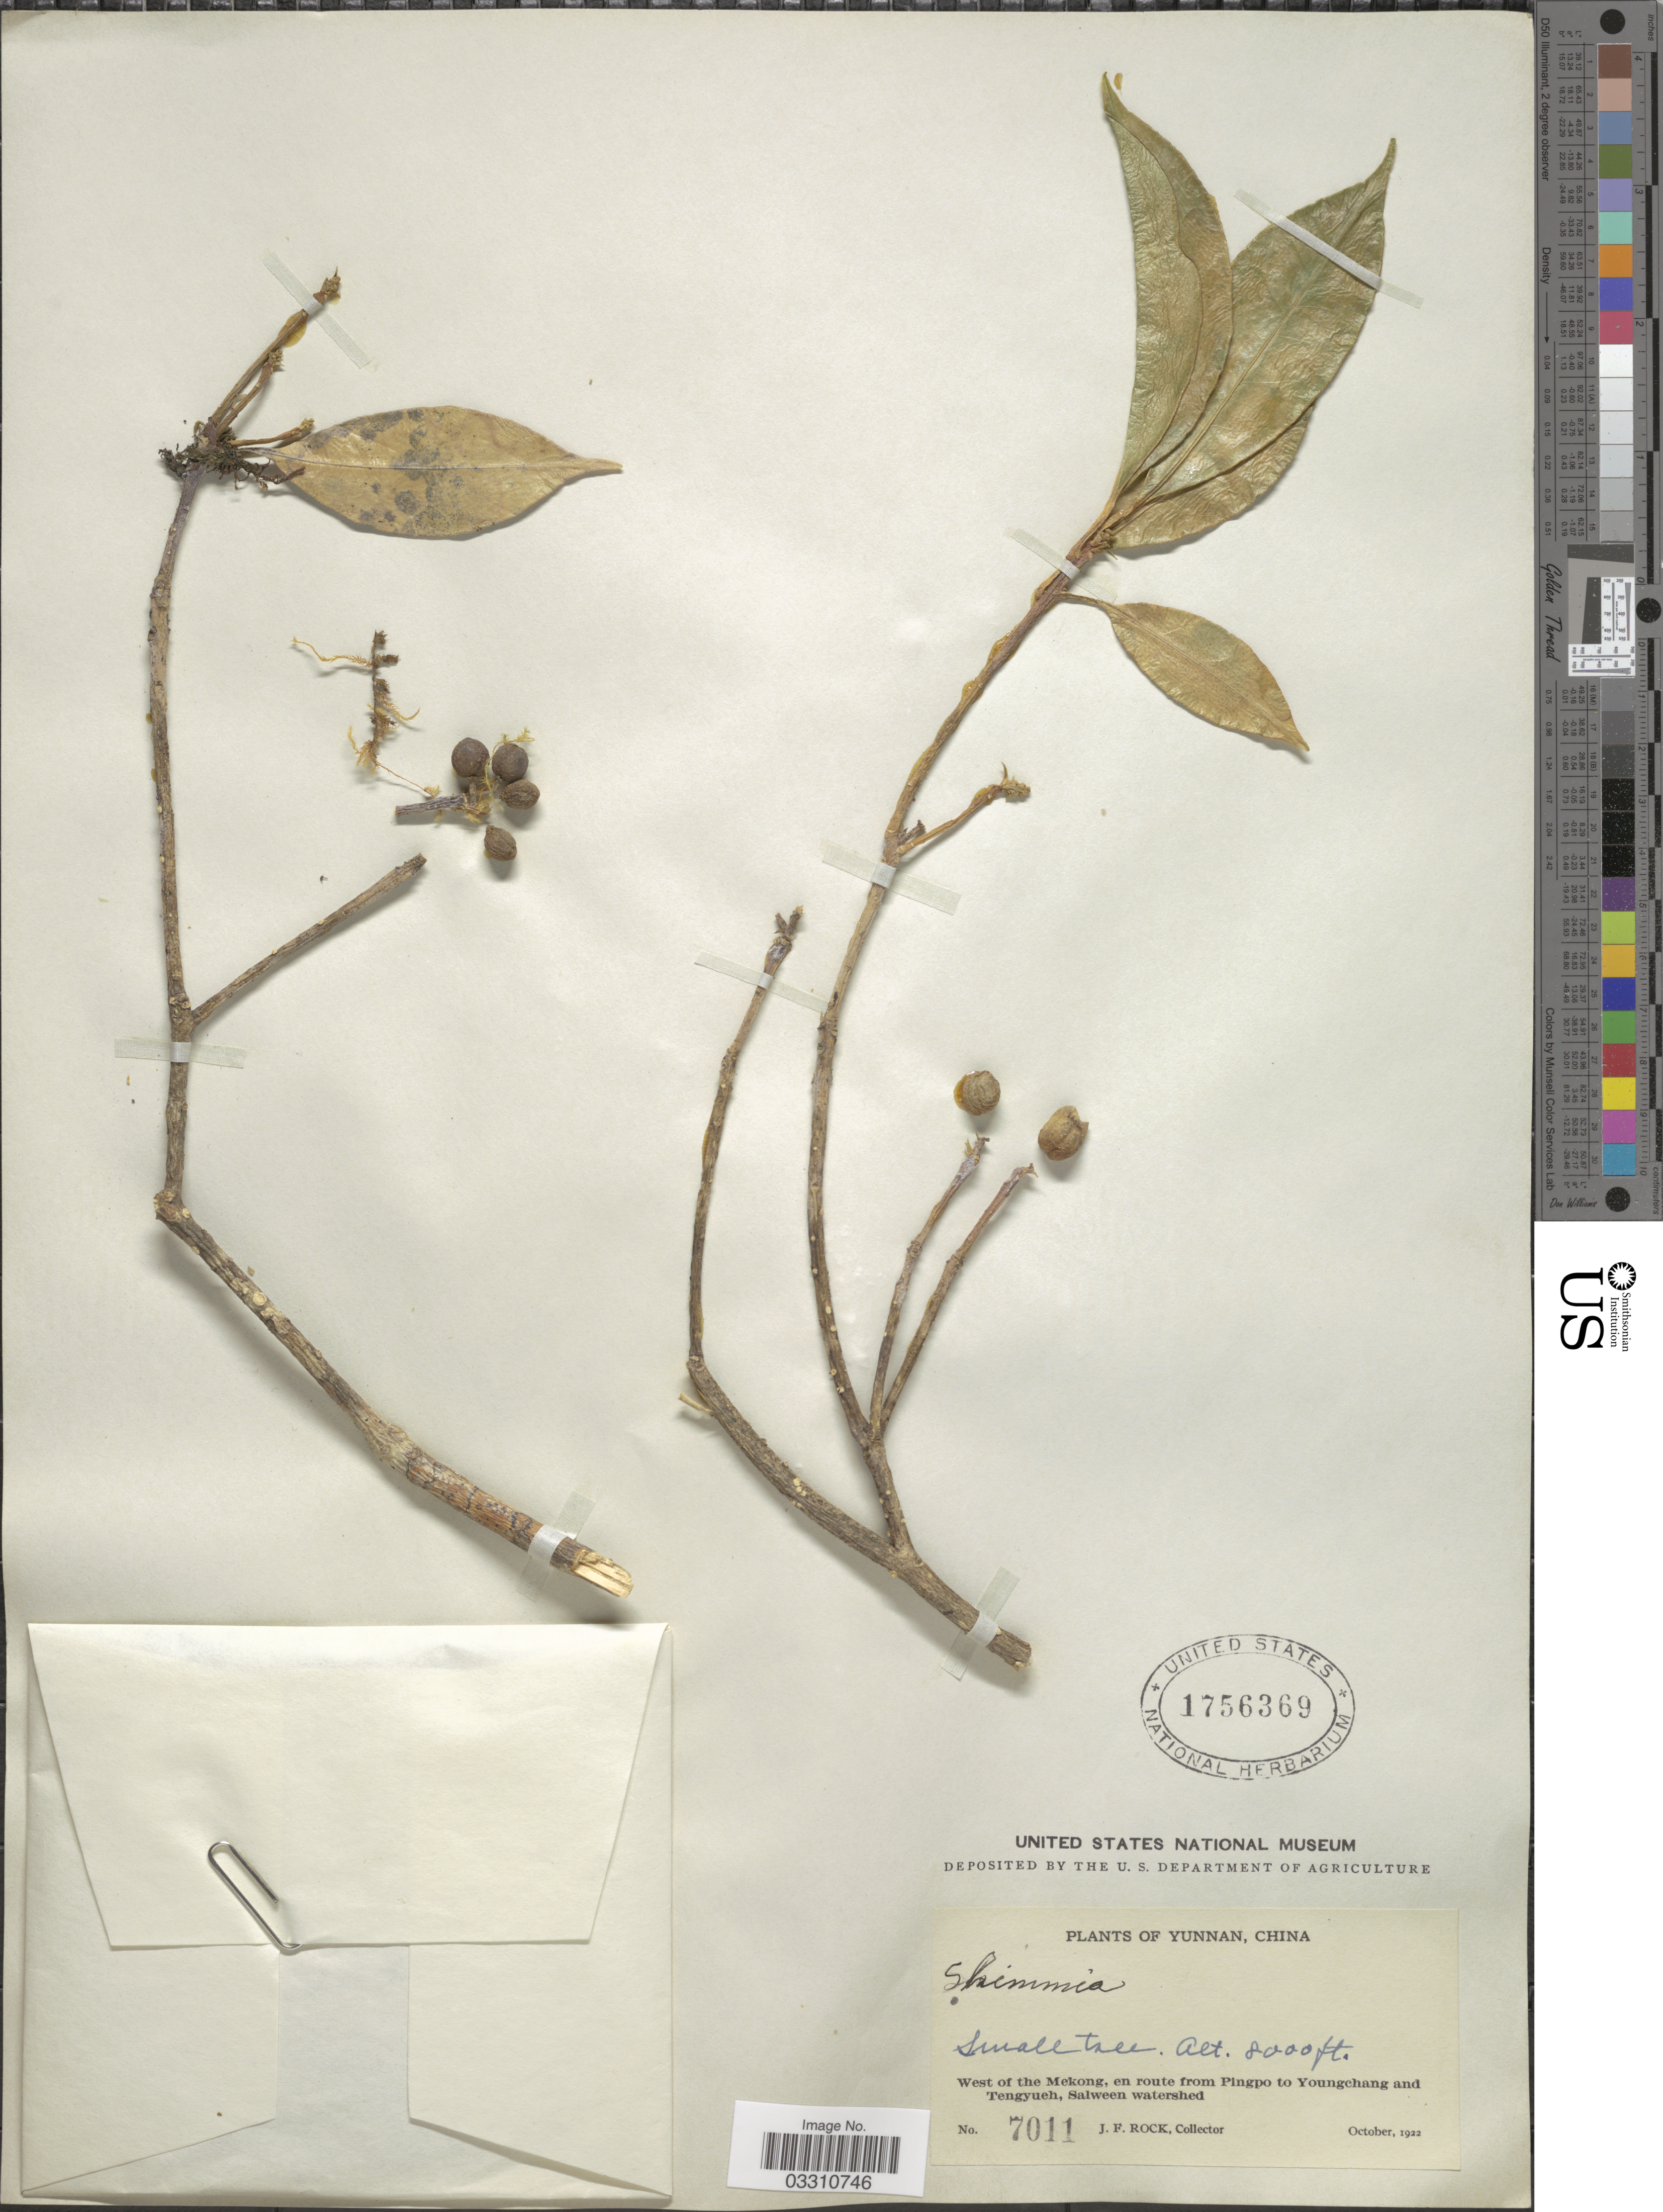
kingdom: Plantae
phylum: Tracheophyta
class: Magnoliopsida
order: Sapindales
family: Rutaceae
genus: Skimmia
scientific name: Skimmia sp.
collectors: J. Rock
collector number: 7011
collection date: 1922-10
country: China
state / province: Yunnan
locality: West of the Mekong, en route from Pingpo to Youngchang and Tengyueh, Salween watershed.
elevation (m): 2438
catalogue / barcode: US 1756369